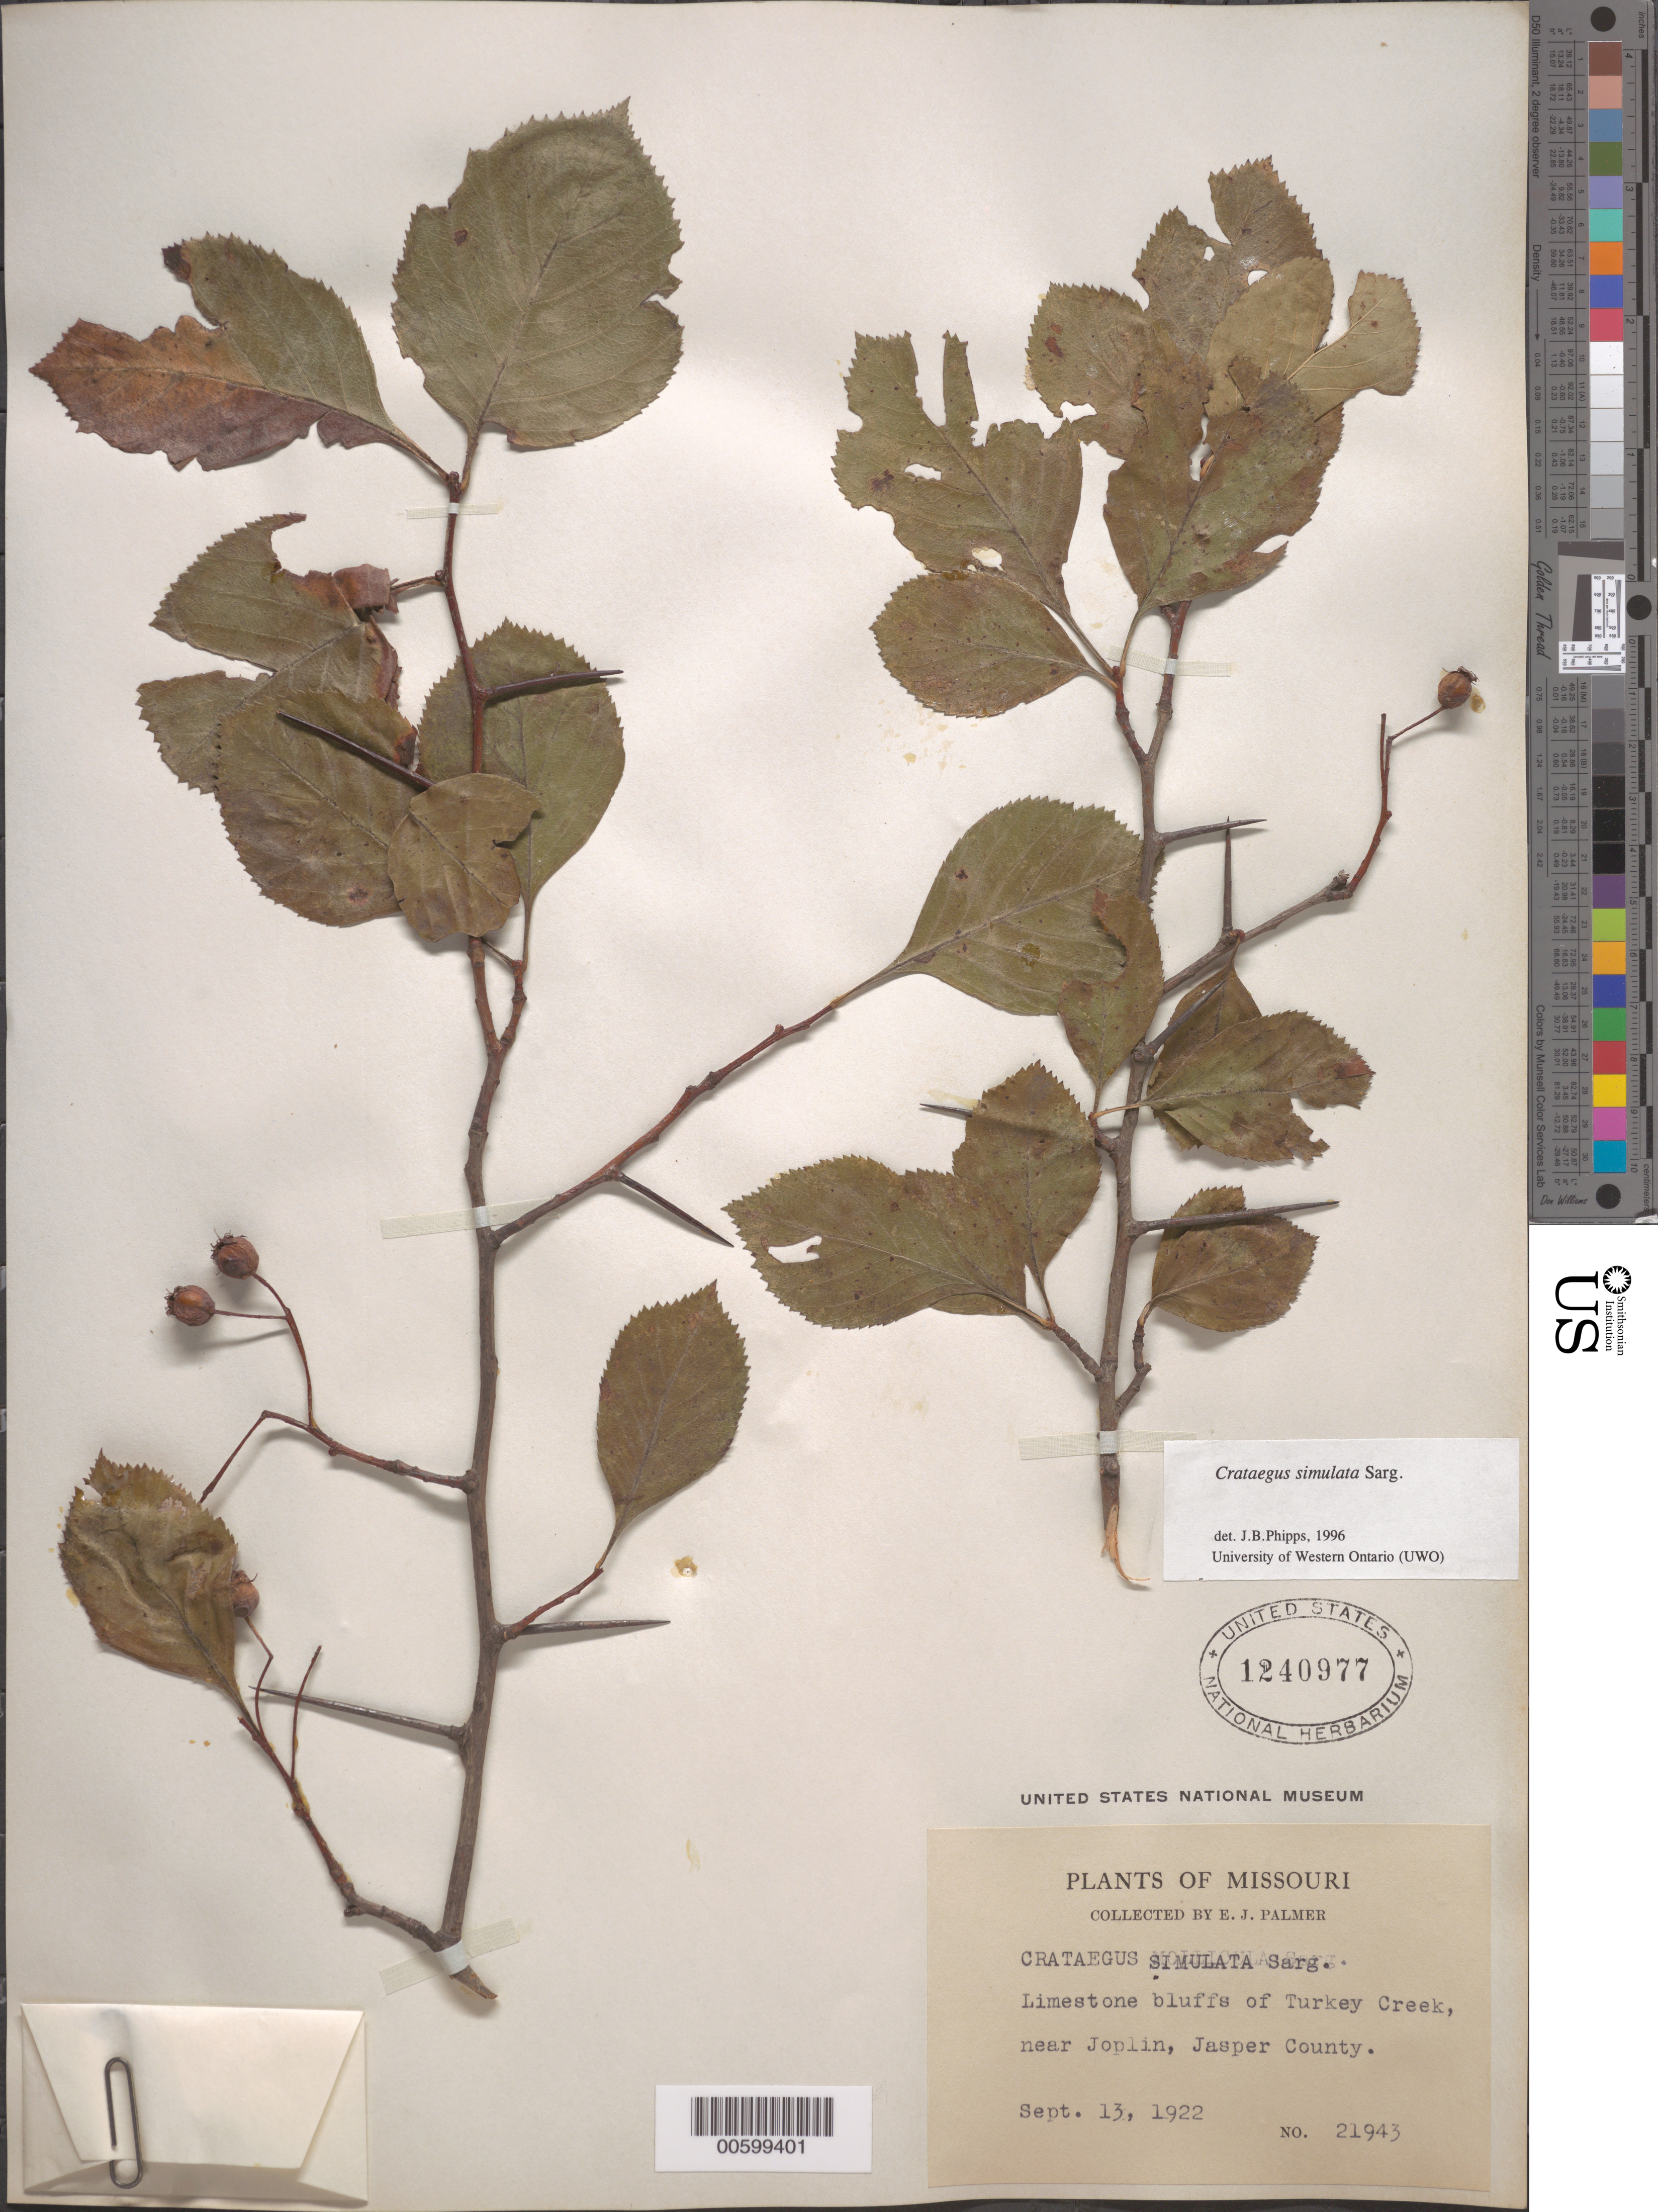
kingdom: Plantae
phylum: Tracheophyta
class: Magnoliopsida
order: Rosales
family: Rosaceae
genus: Crataegus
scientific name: Crataegus simulata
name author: Sarg.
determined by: Phipps, James B., (UWO), University of Western Ontario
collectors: E. J. Palmer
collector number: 21943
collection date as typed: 13 Sep 1922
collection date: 1922-09-13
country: United States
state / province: Missouri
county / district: Jasper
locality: near Joplin, Turkey Creek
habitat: Limestone cliffs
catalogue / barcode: US 1240977